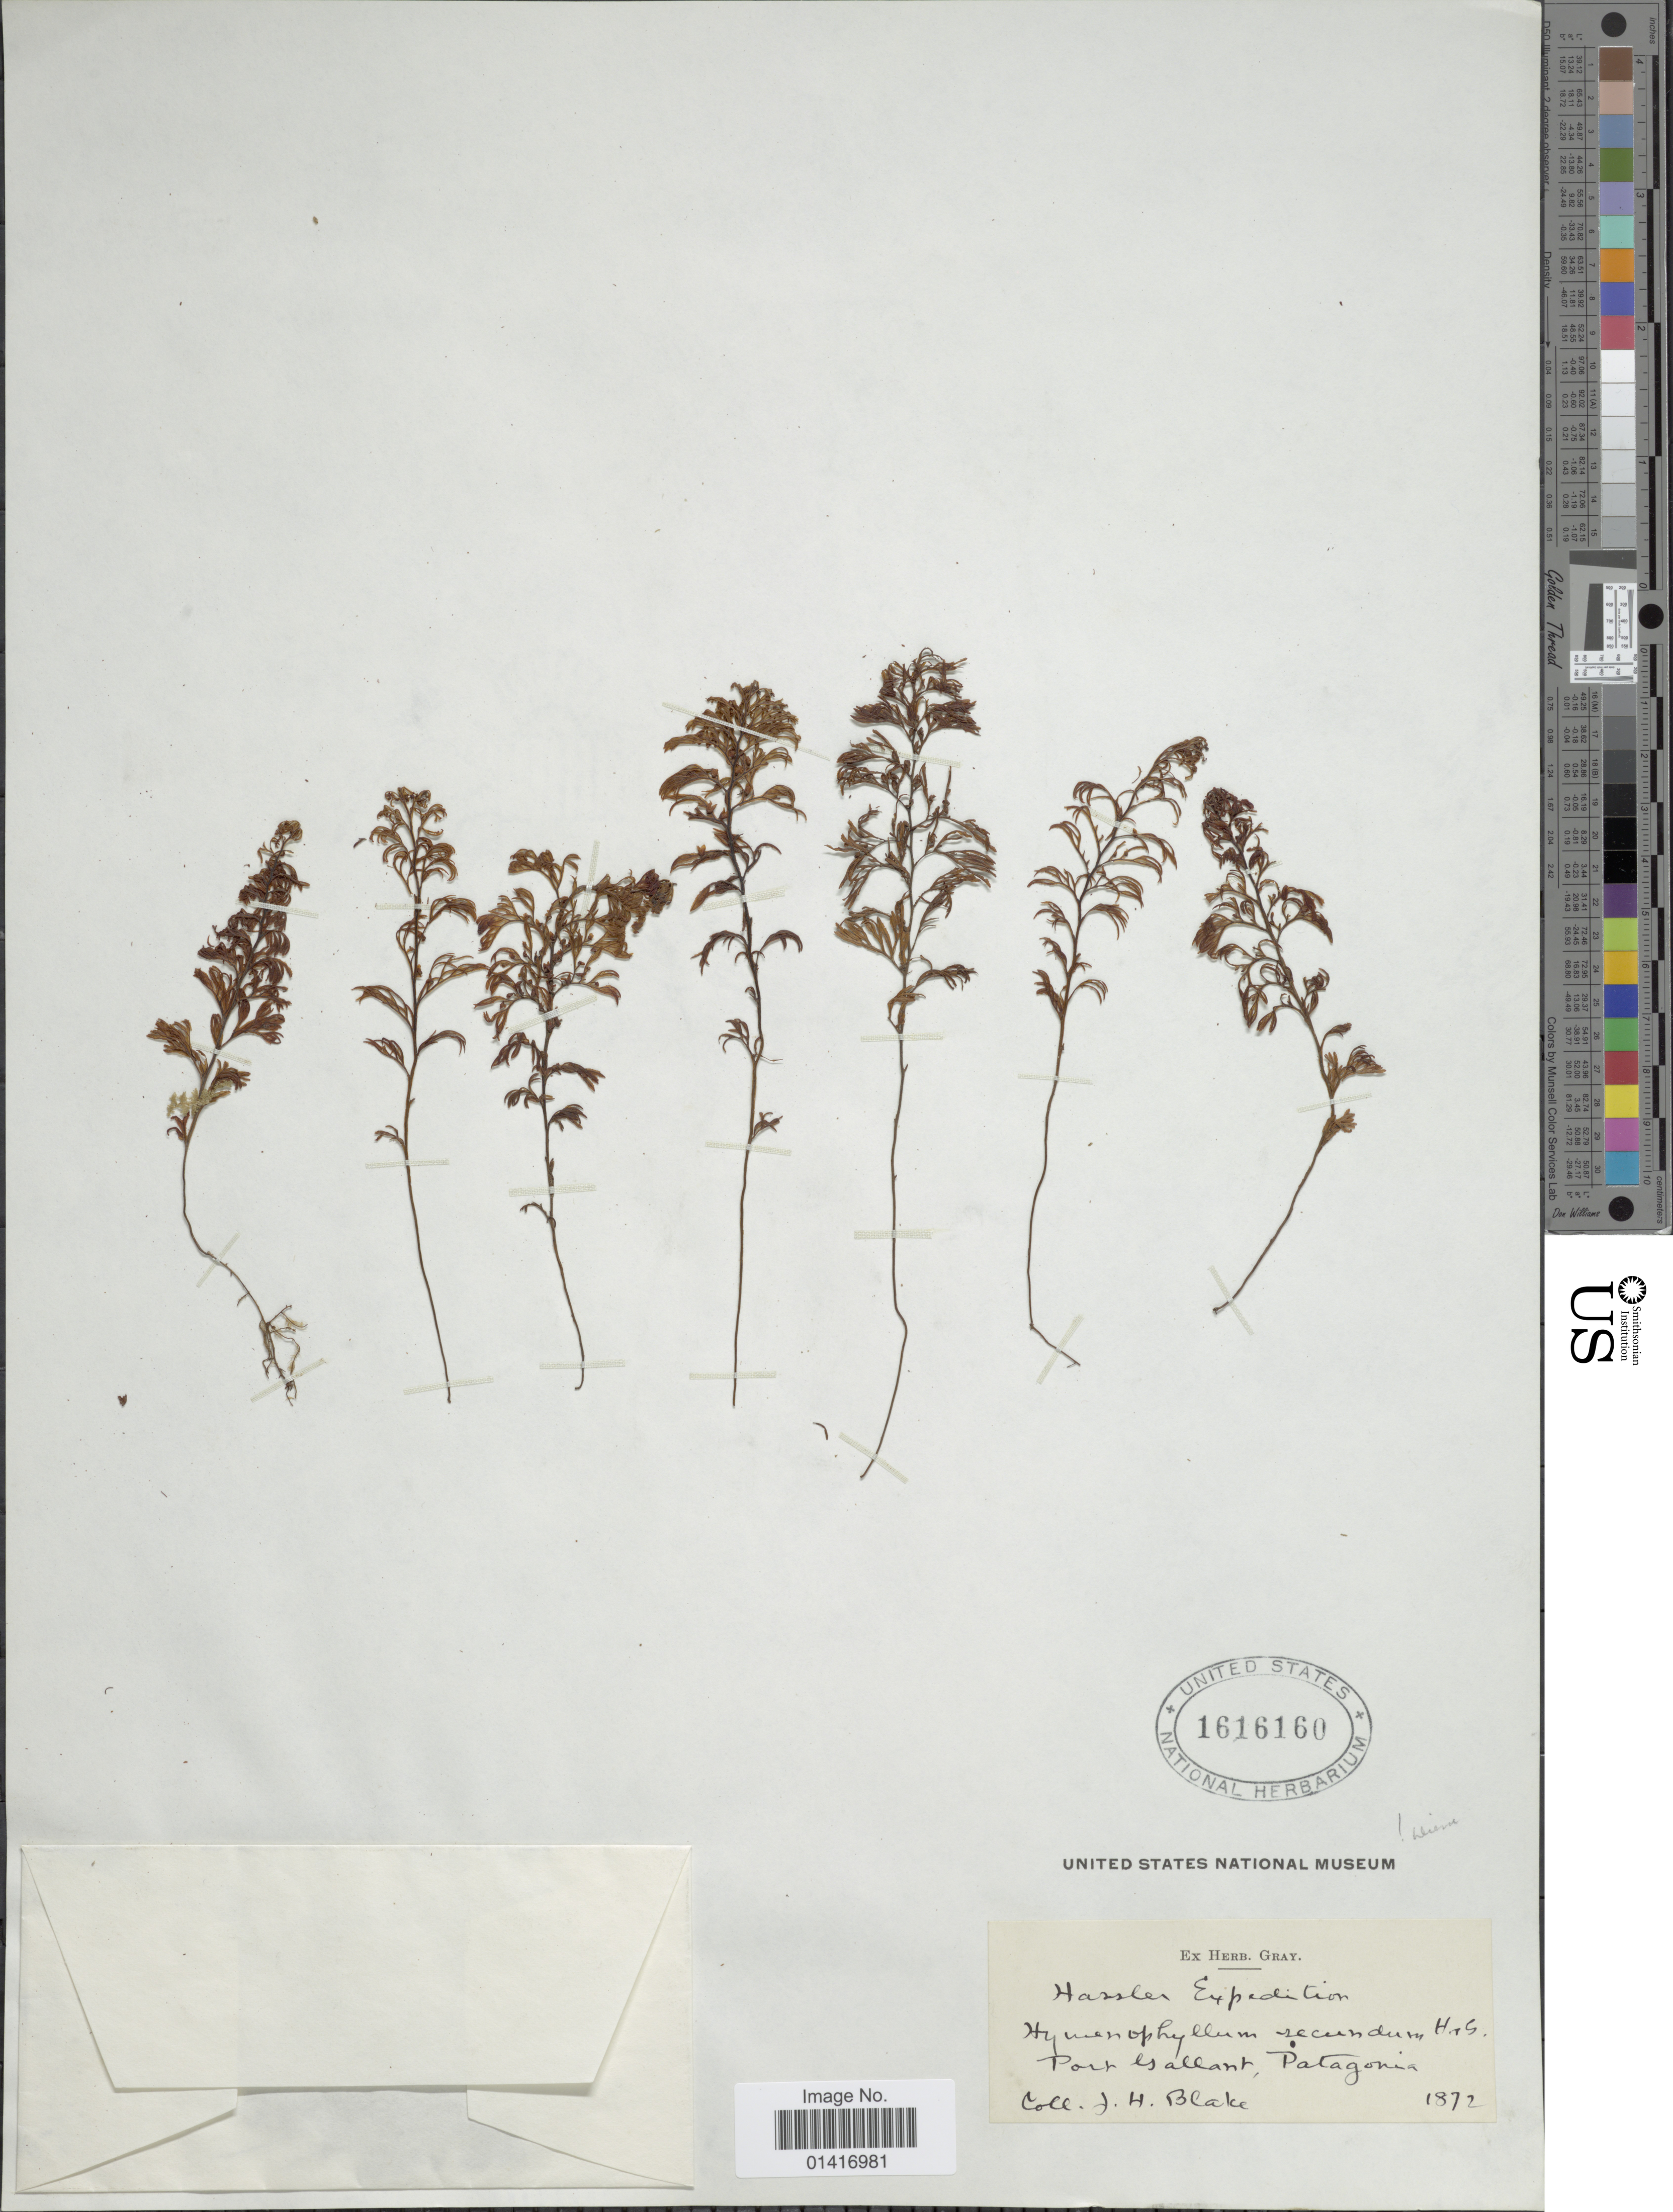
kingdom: Plantae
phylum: Tracheophyta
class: Polypodiopsida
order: Hymenophyllales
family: Hymenophyllaceae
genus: Hymenophyllum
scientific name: Hymenophyllum secundum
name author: Hook. & Grev.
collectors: J. Blake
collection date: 1872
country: Chile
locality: Port Gallant, Patagonia.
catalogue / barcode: US 1616160